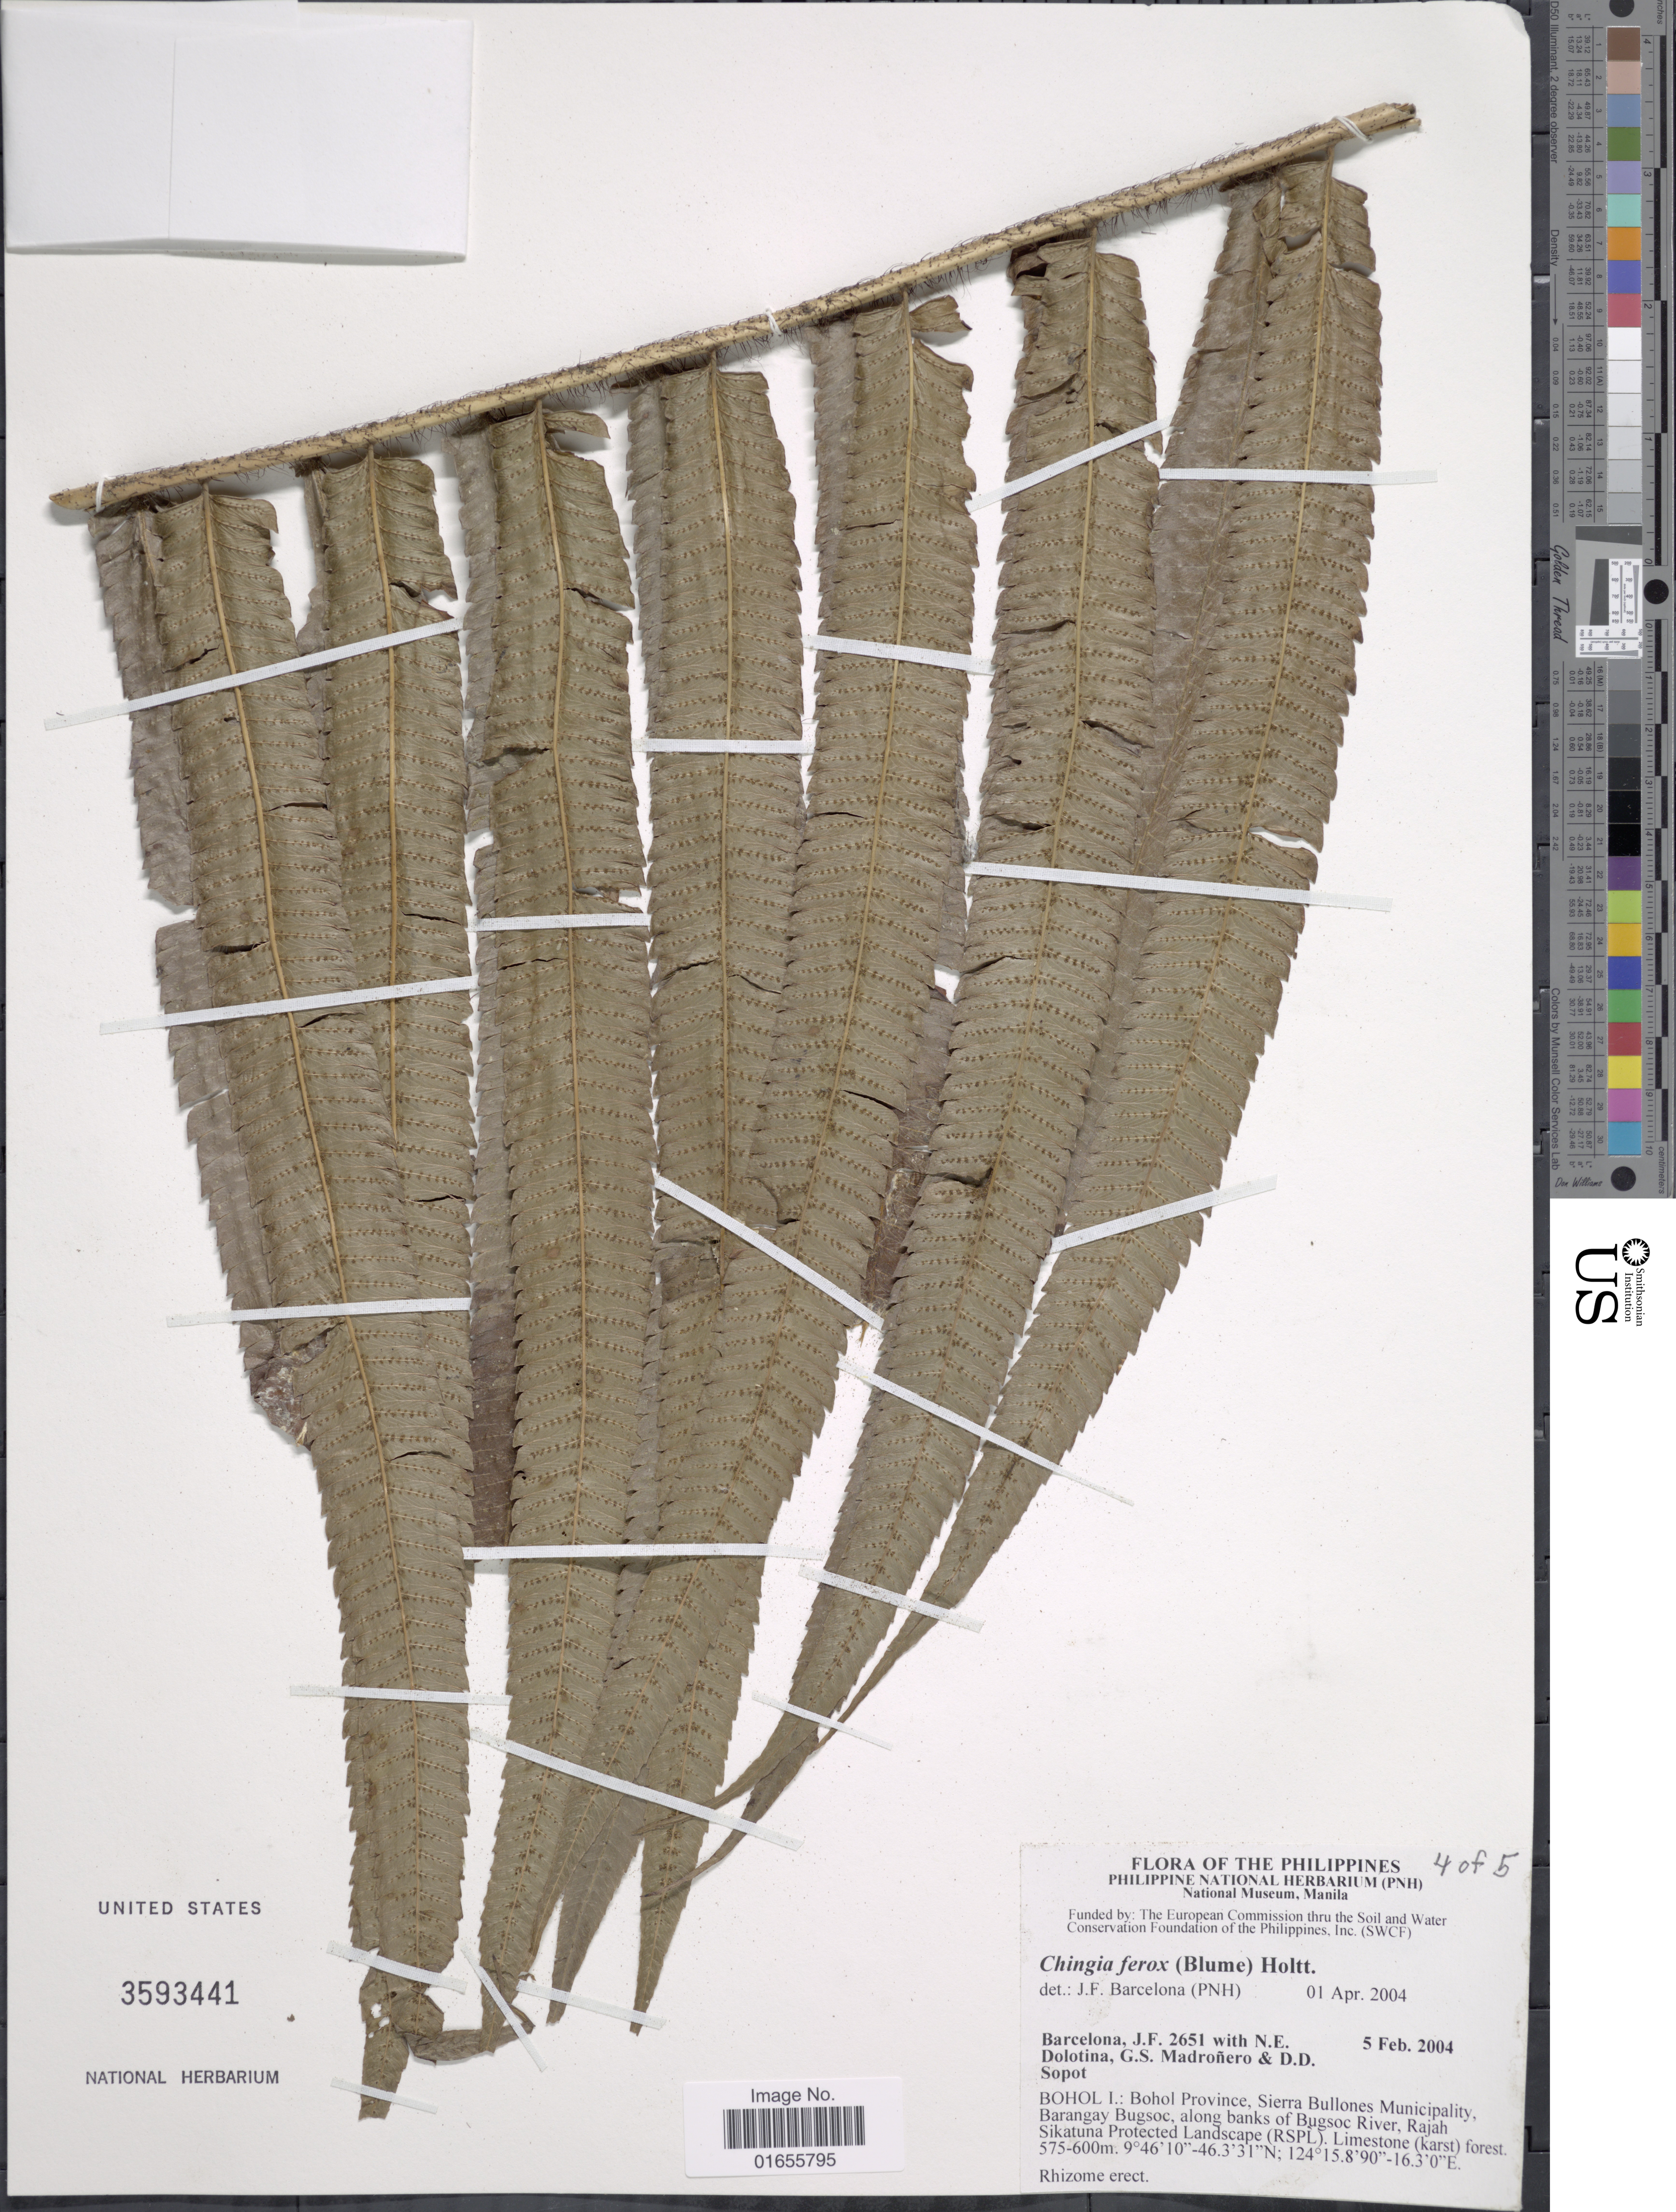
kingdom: Plantae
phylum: Tracheophyta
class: Polypodiopsida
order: Polypodiales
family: Thelypteridaceae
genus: Chingia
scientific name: Chingia ferox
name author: (Blume) Holttum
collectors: J. F. Barcelona, N. Dolotina, D. Sopot & D. Sopot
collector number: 2651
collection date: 2004-02-05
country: Philippines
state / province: Central Visayas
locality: Bohol I: Bohol Province, Sierra Bullones Municipality, Barangay Bugsoc, along banks of Bugsoc River, Rajah Sikatuna Protected Landscape (RSPL). Limestone (karst) forest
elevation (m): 575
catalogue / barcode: US 3593441